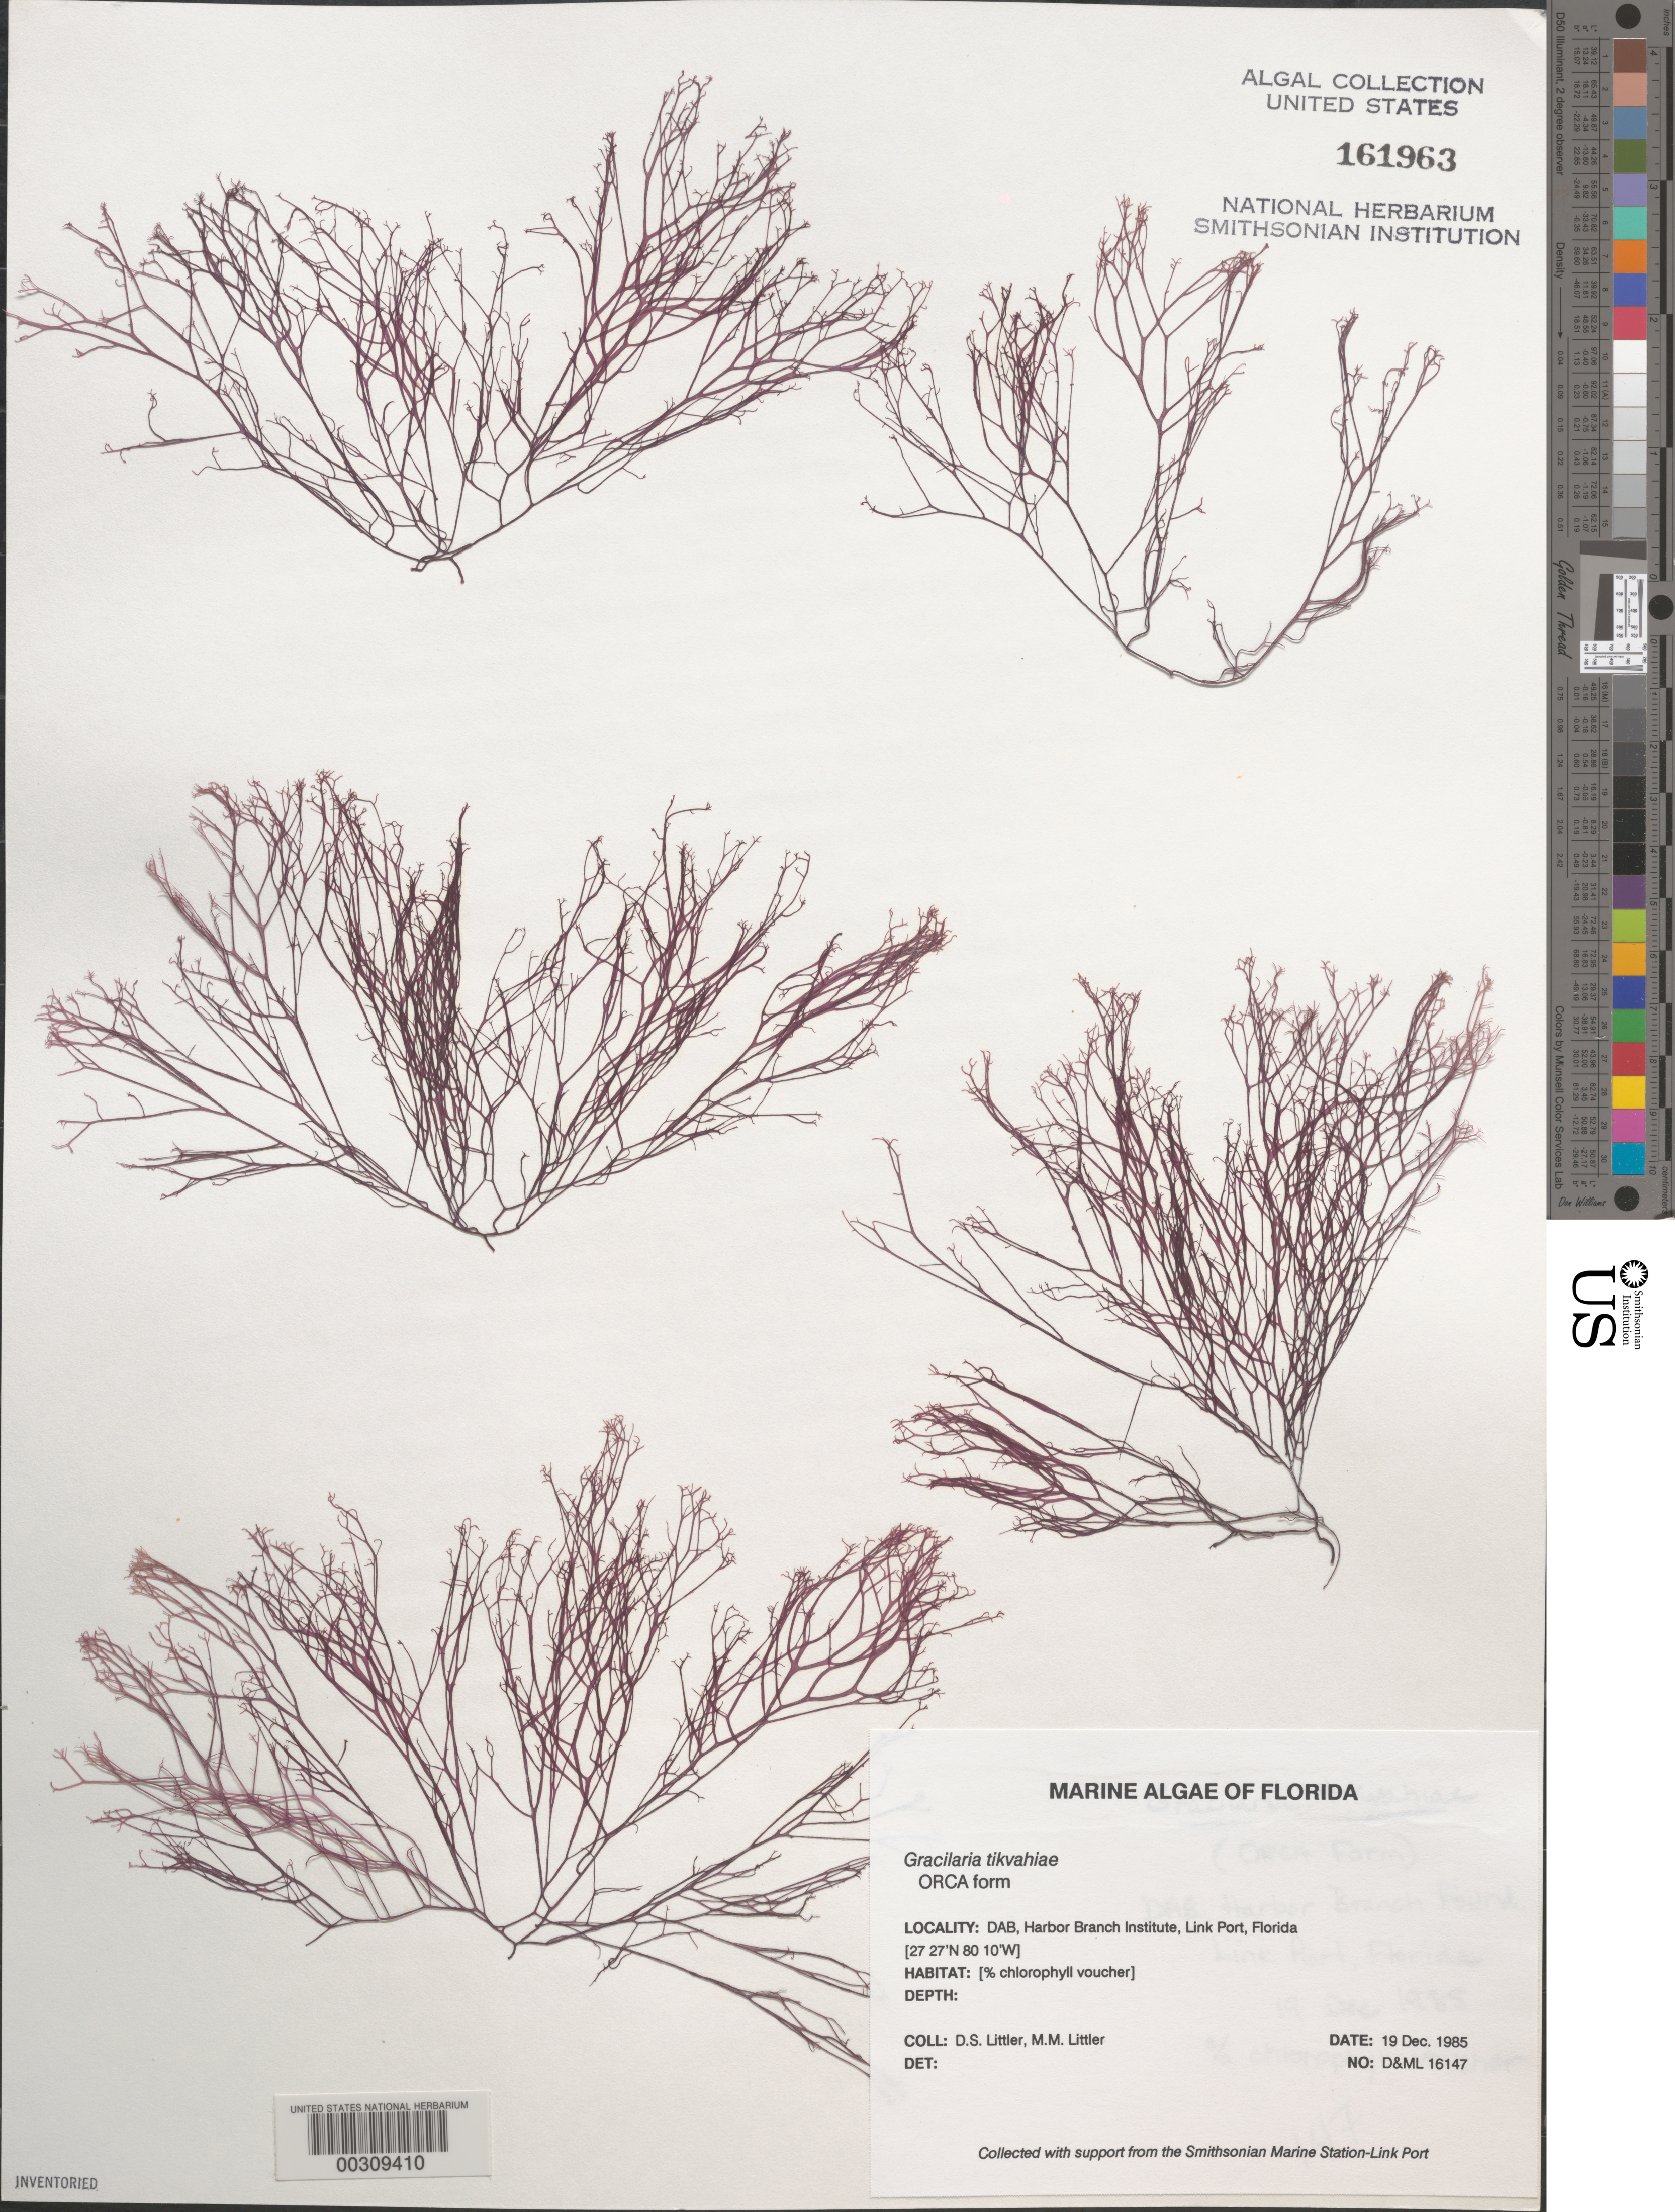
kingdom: Plantae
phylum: Rhodophyta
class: Florideophyceae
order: Gracilariales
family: Gracilariaceae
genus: Gracilaria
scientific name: Gracilaria tikvahiae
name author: McLachlan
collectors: D. S. Littler & M. M. Littler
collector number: D&ML 16147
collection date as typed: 19 Dec 1985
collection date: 1985-12-19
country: United States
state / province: Florida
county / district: Saint Lucie County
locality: Harbor Branch Oceanographic Institutue, Link Port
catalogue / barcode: US 161963